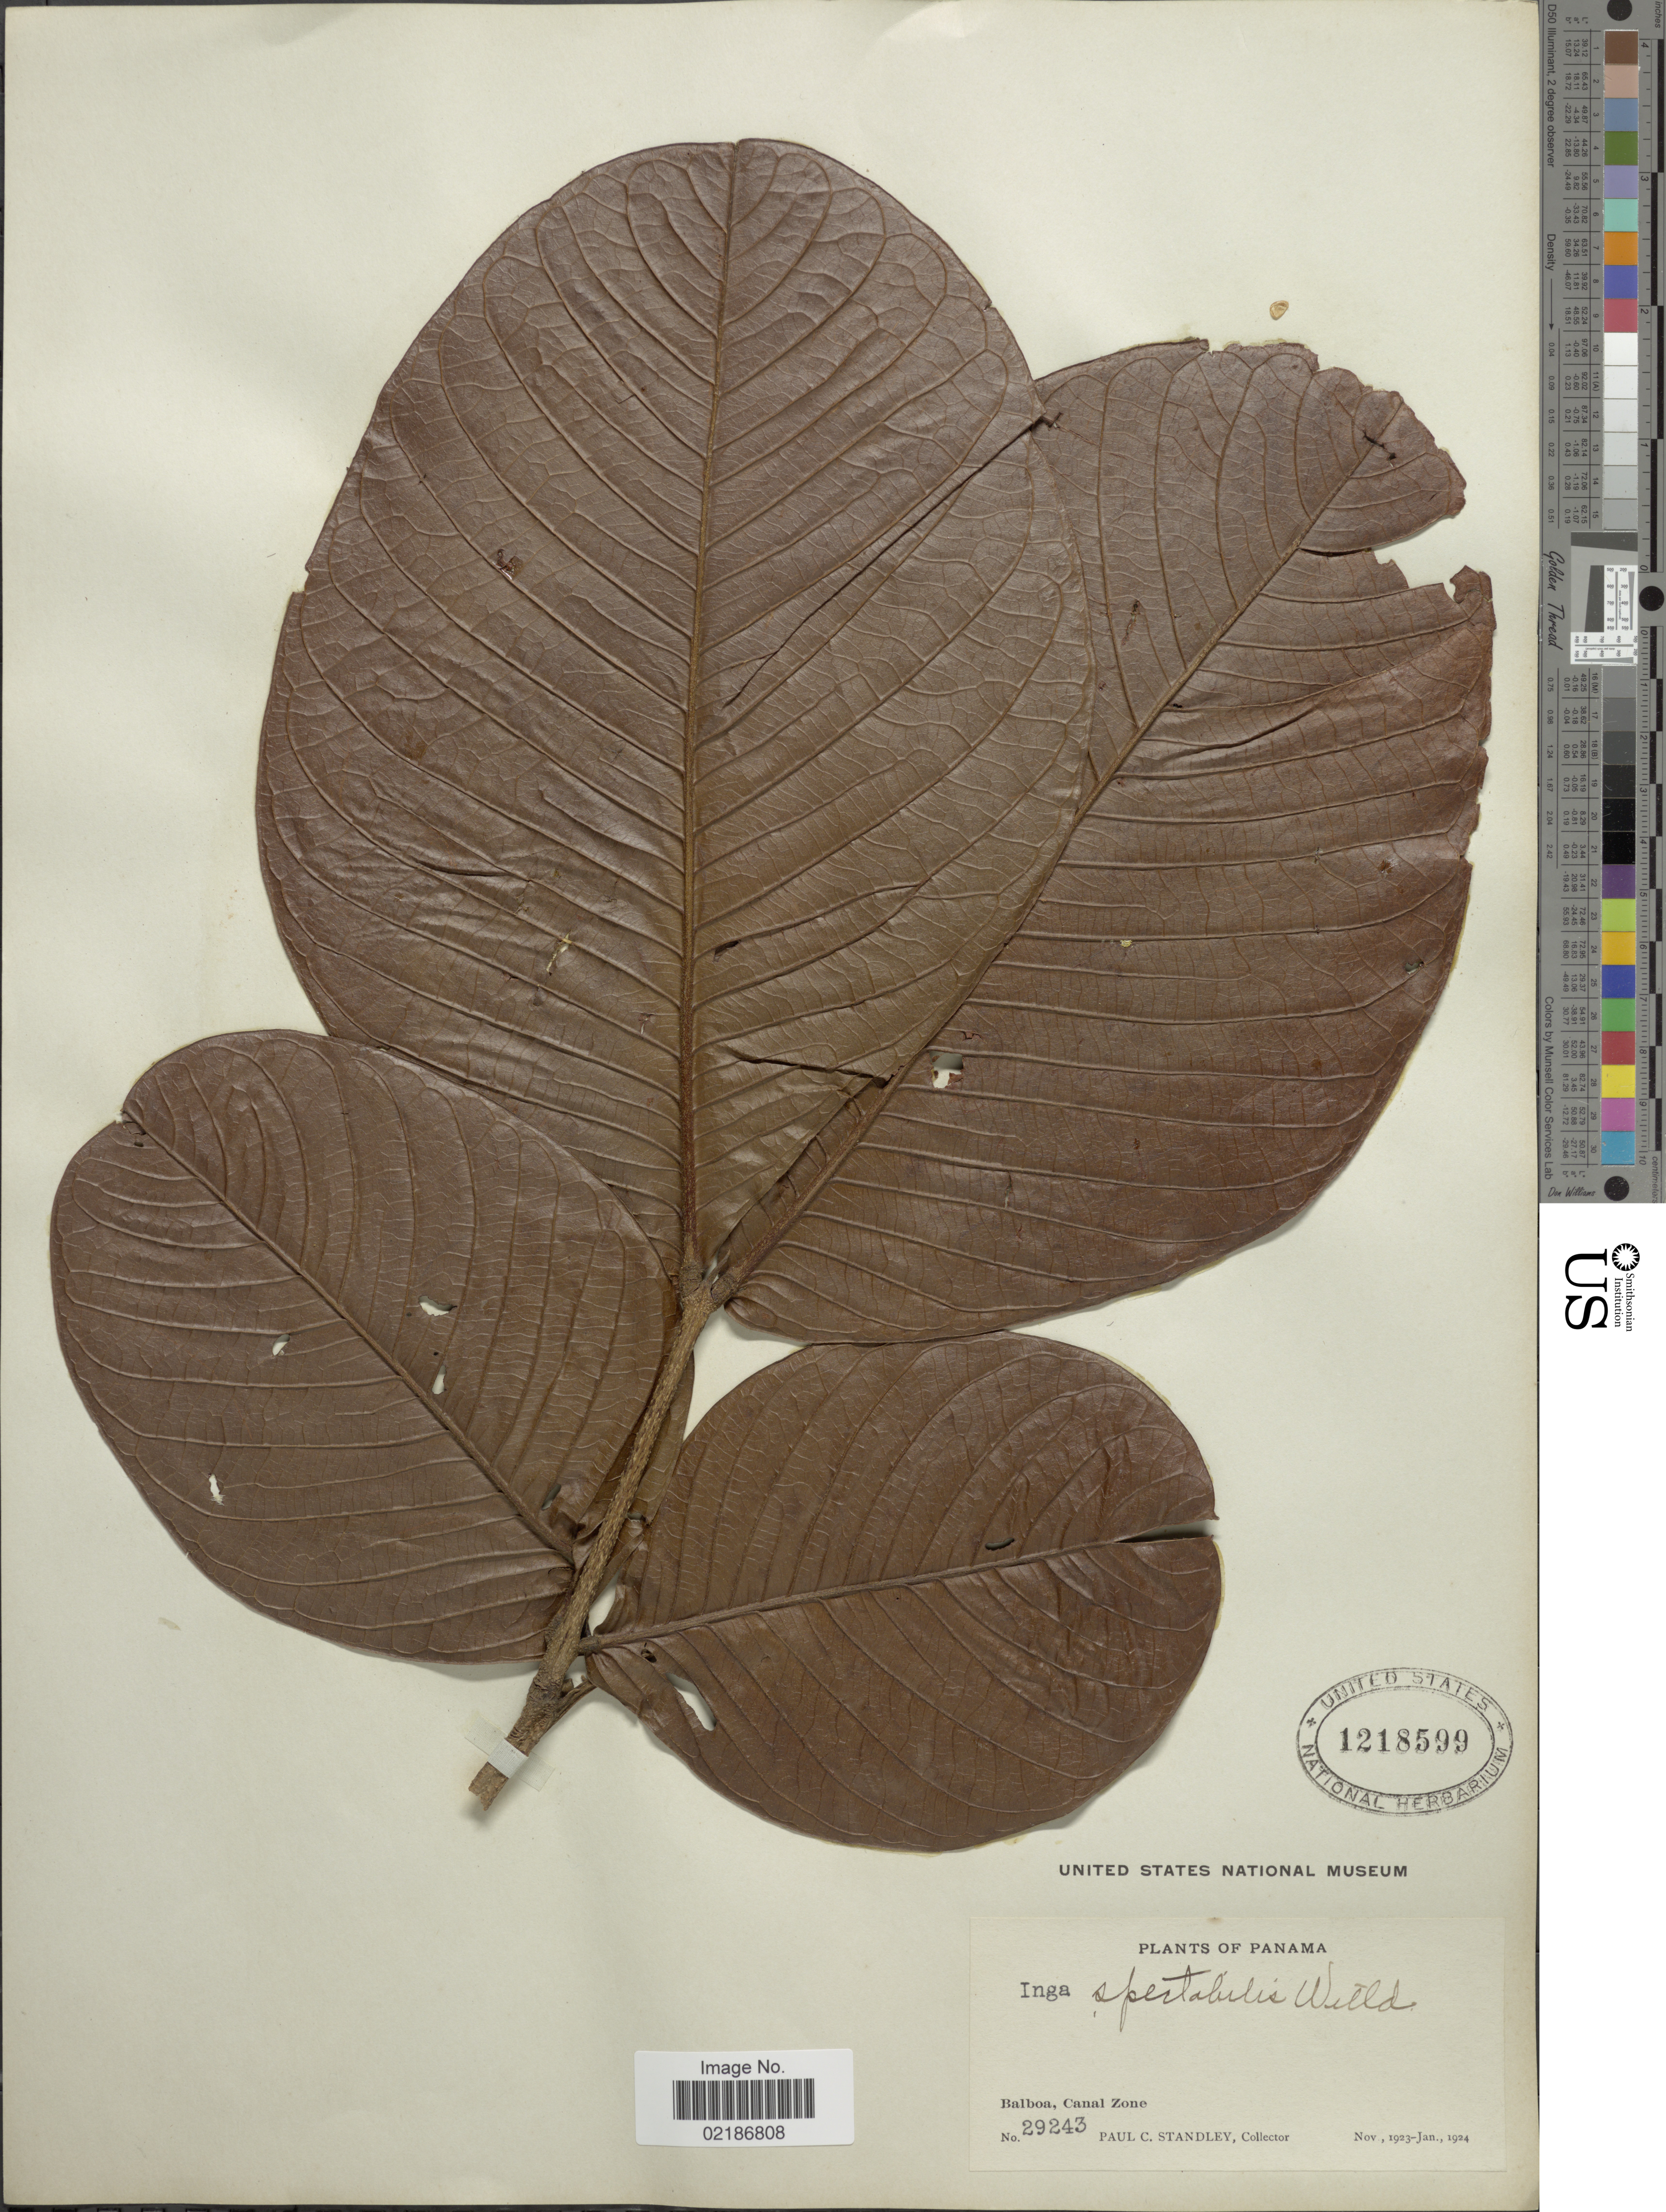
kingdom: Plantae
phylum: Tracheophyta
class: Magnoliopsida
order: Fabales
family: Fabaceae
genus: Inga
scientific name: Inga spectabilis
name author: (Vahl) Willd.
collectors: P. C. Standley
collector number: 29243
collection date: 1923-11/1924-01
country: Panama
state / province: Colón / Panamá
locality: Balboa, Canal Zone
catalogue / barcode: US 1218599